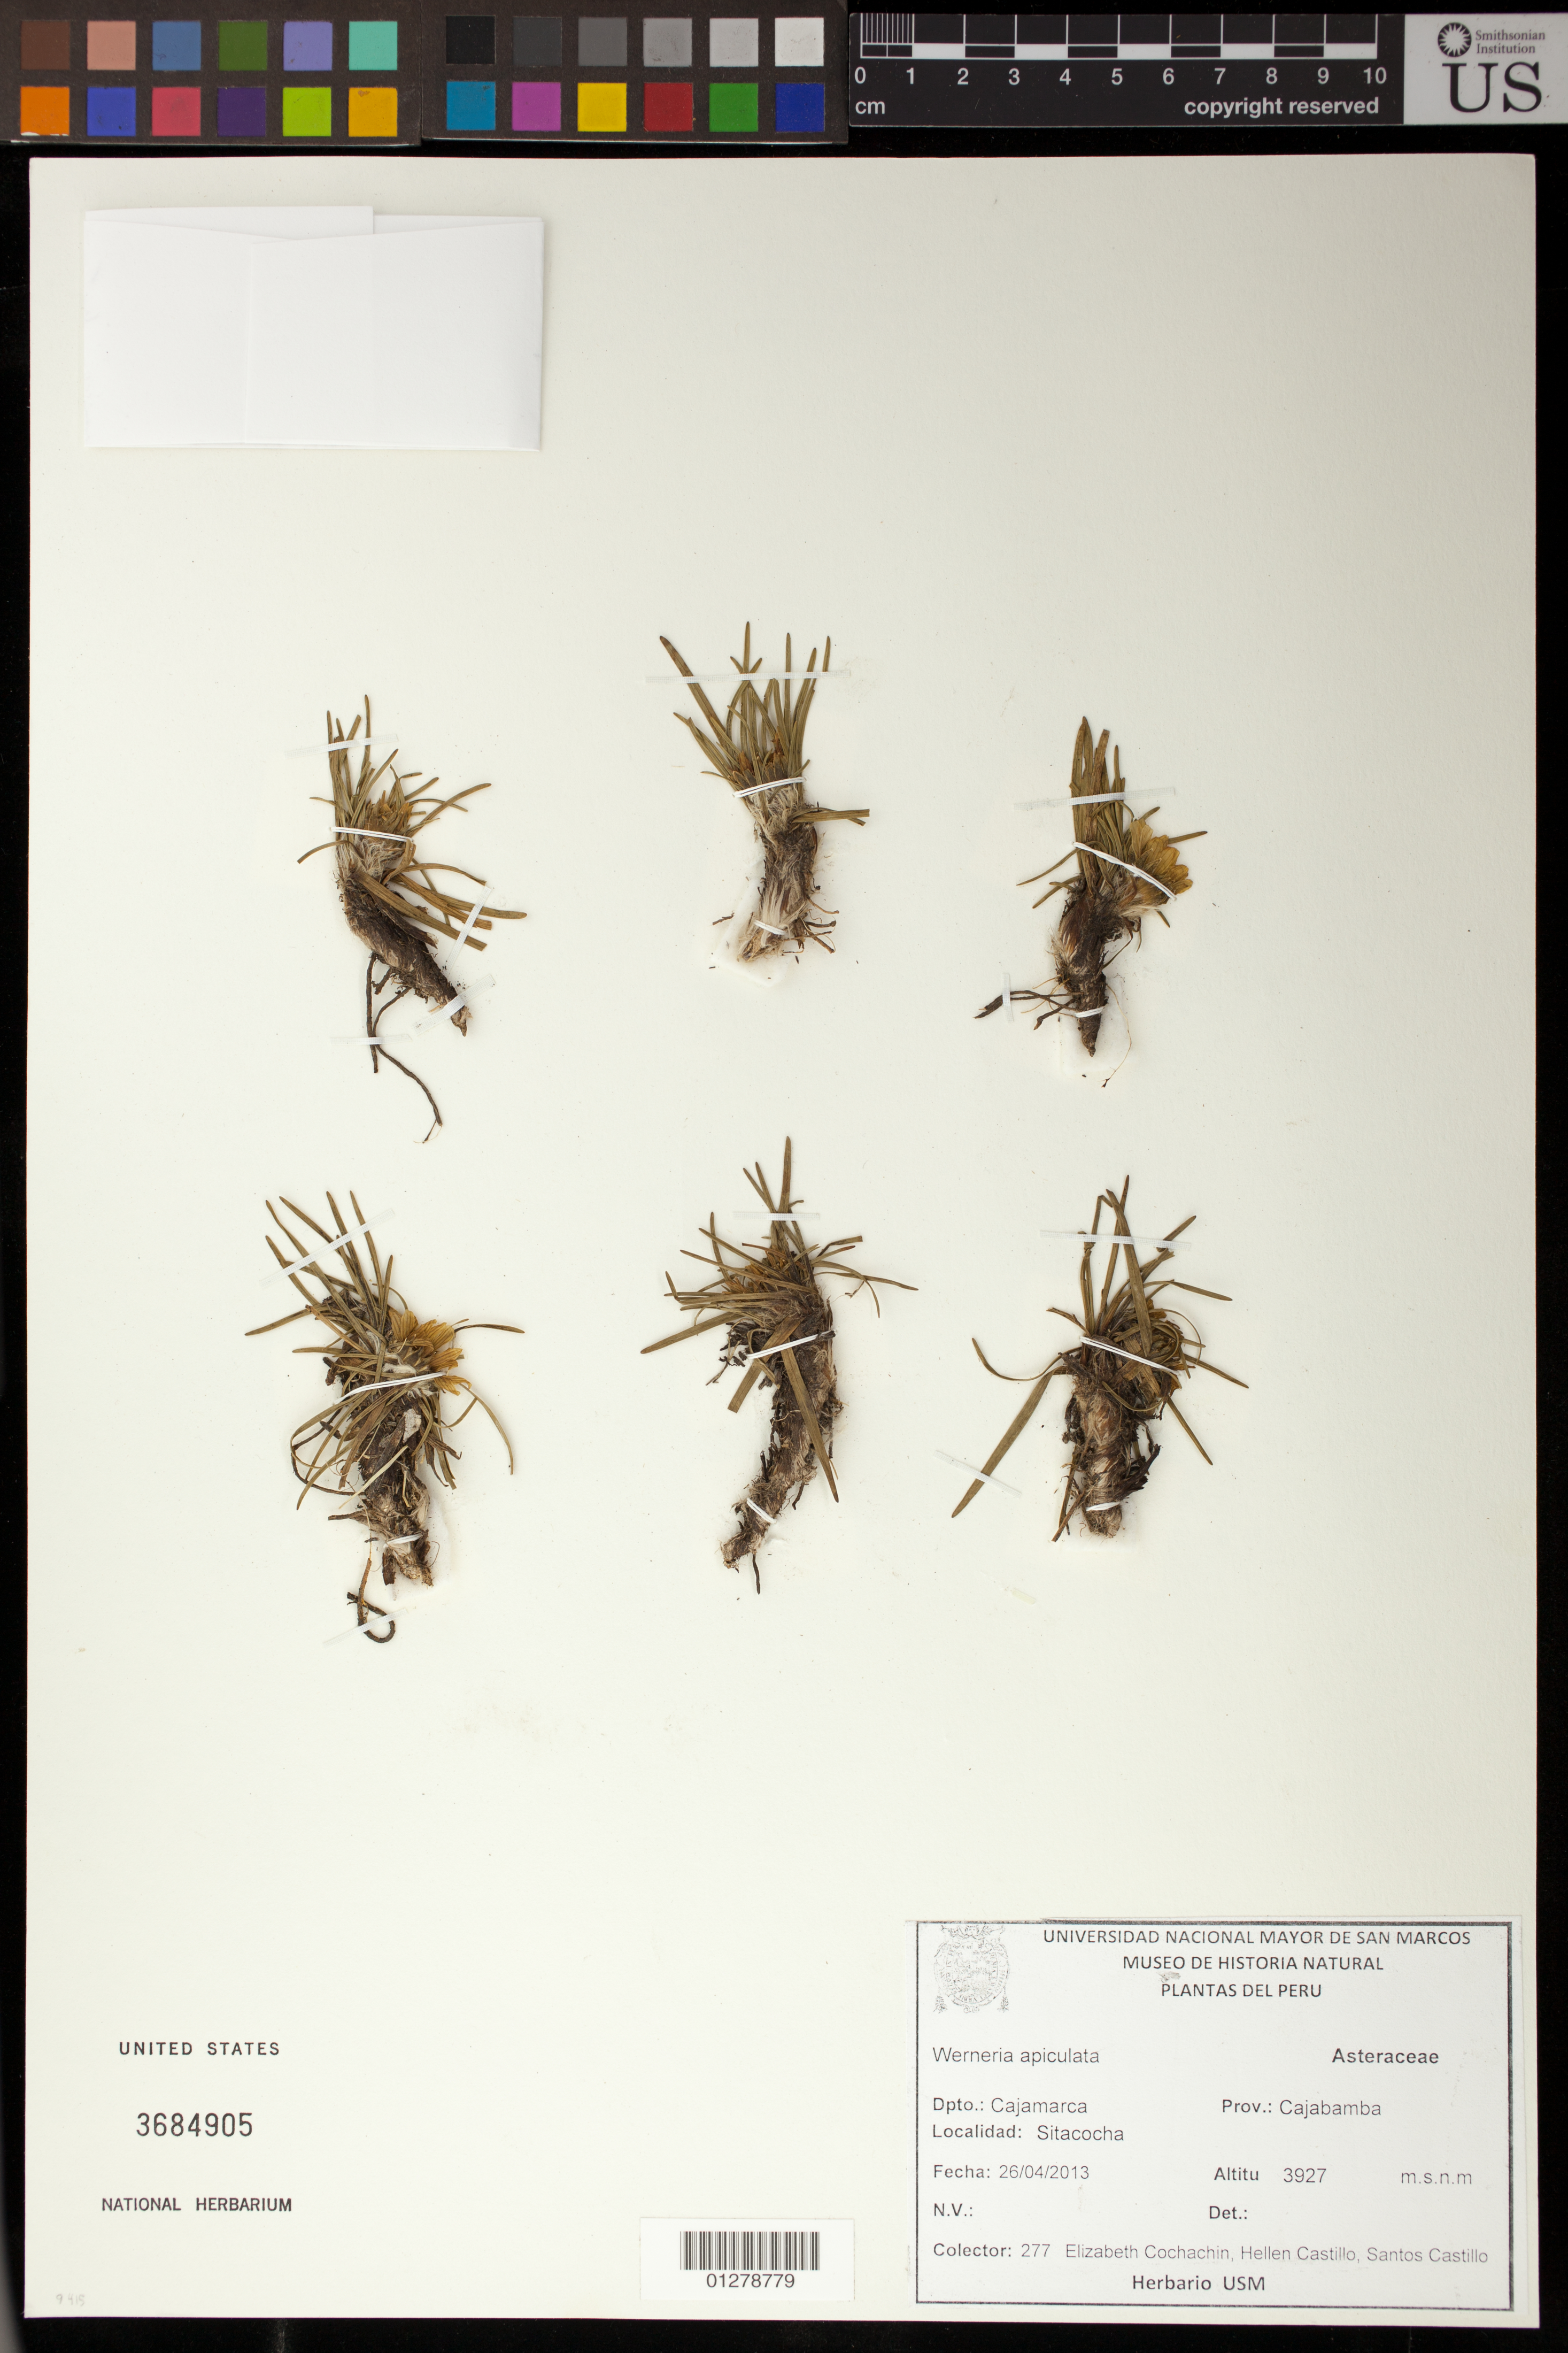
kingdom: Plantae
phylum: Tracheophyta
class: Magnoliopsida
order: Asterales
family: Asteraceae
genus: Werneria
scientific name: Werneria apiculata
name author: Sch. Bip.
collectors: E. Cochachin Guerrero, H. Castillo & S. Castillo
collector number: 277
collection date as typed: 26 April 2013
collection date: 2013-04-26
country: Peru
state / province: Cajamarca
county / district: Cajamarca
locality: Cajabamba Prov.; Sitacocha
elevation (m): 3927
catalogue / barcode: US 3684905